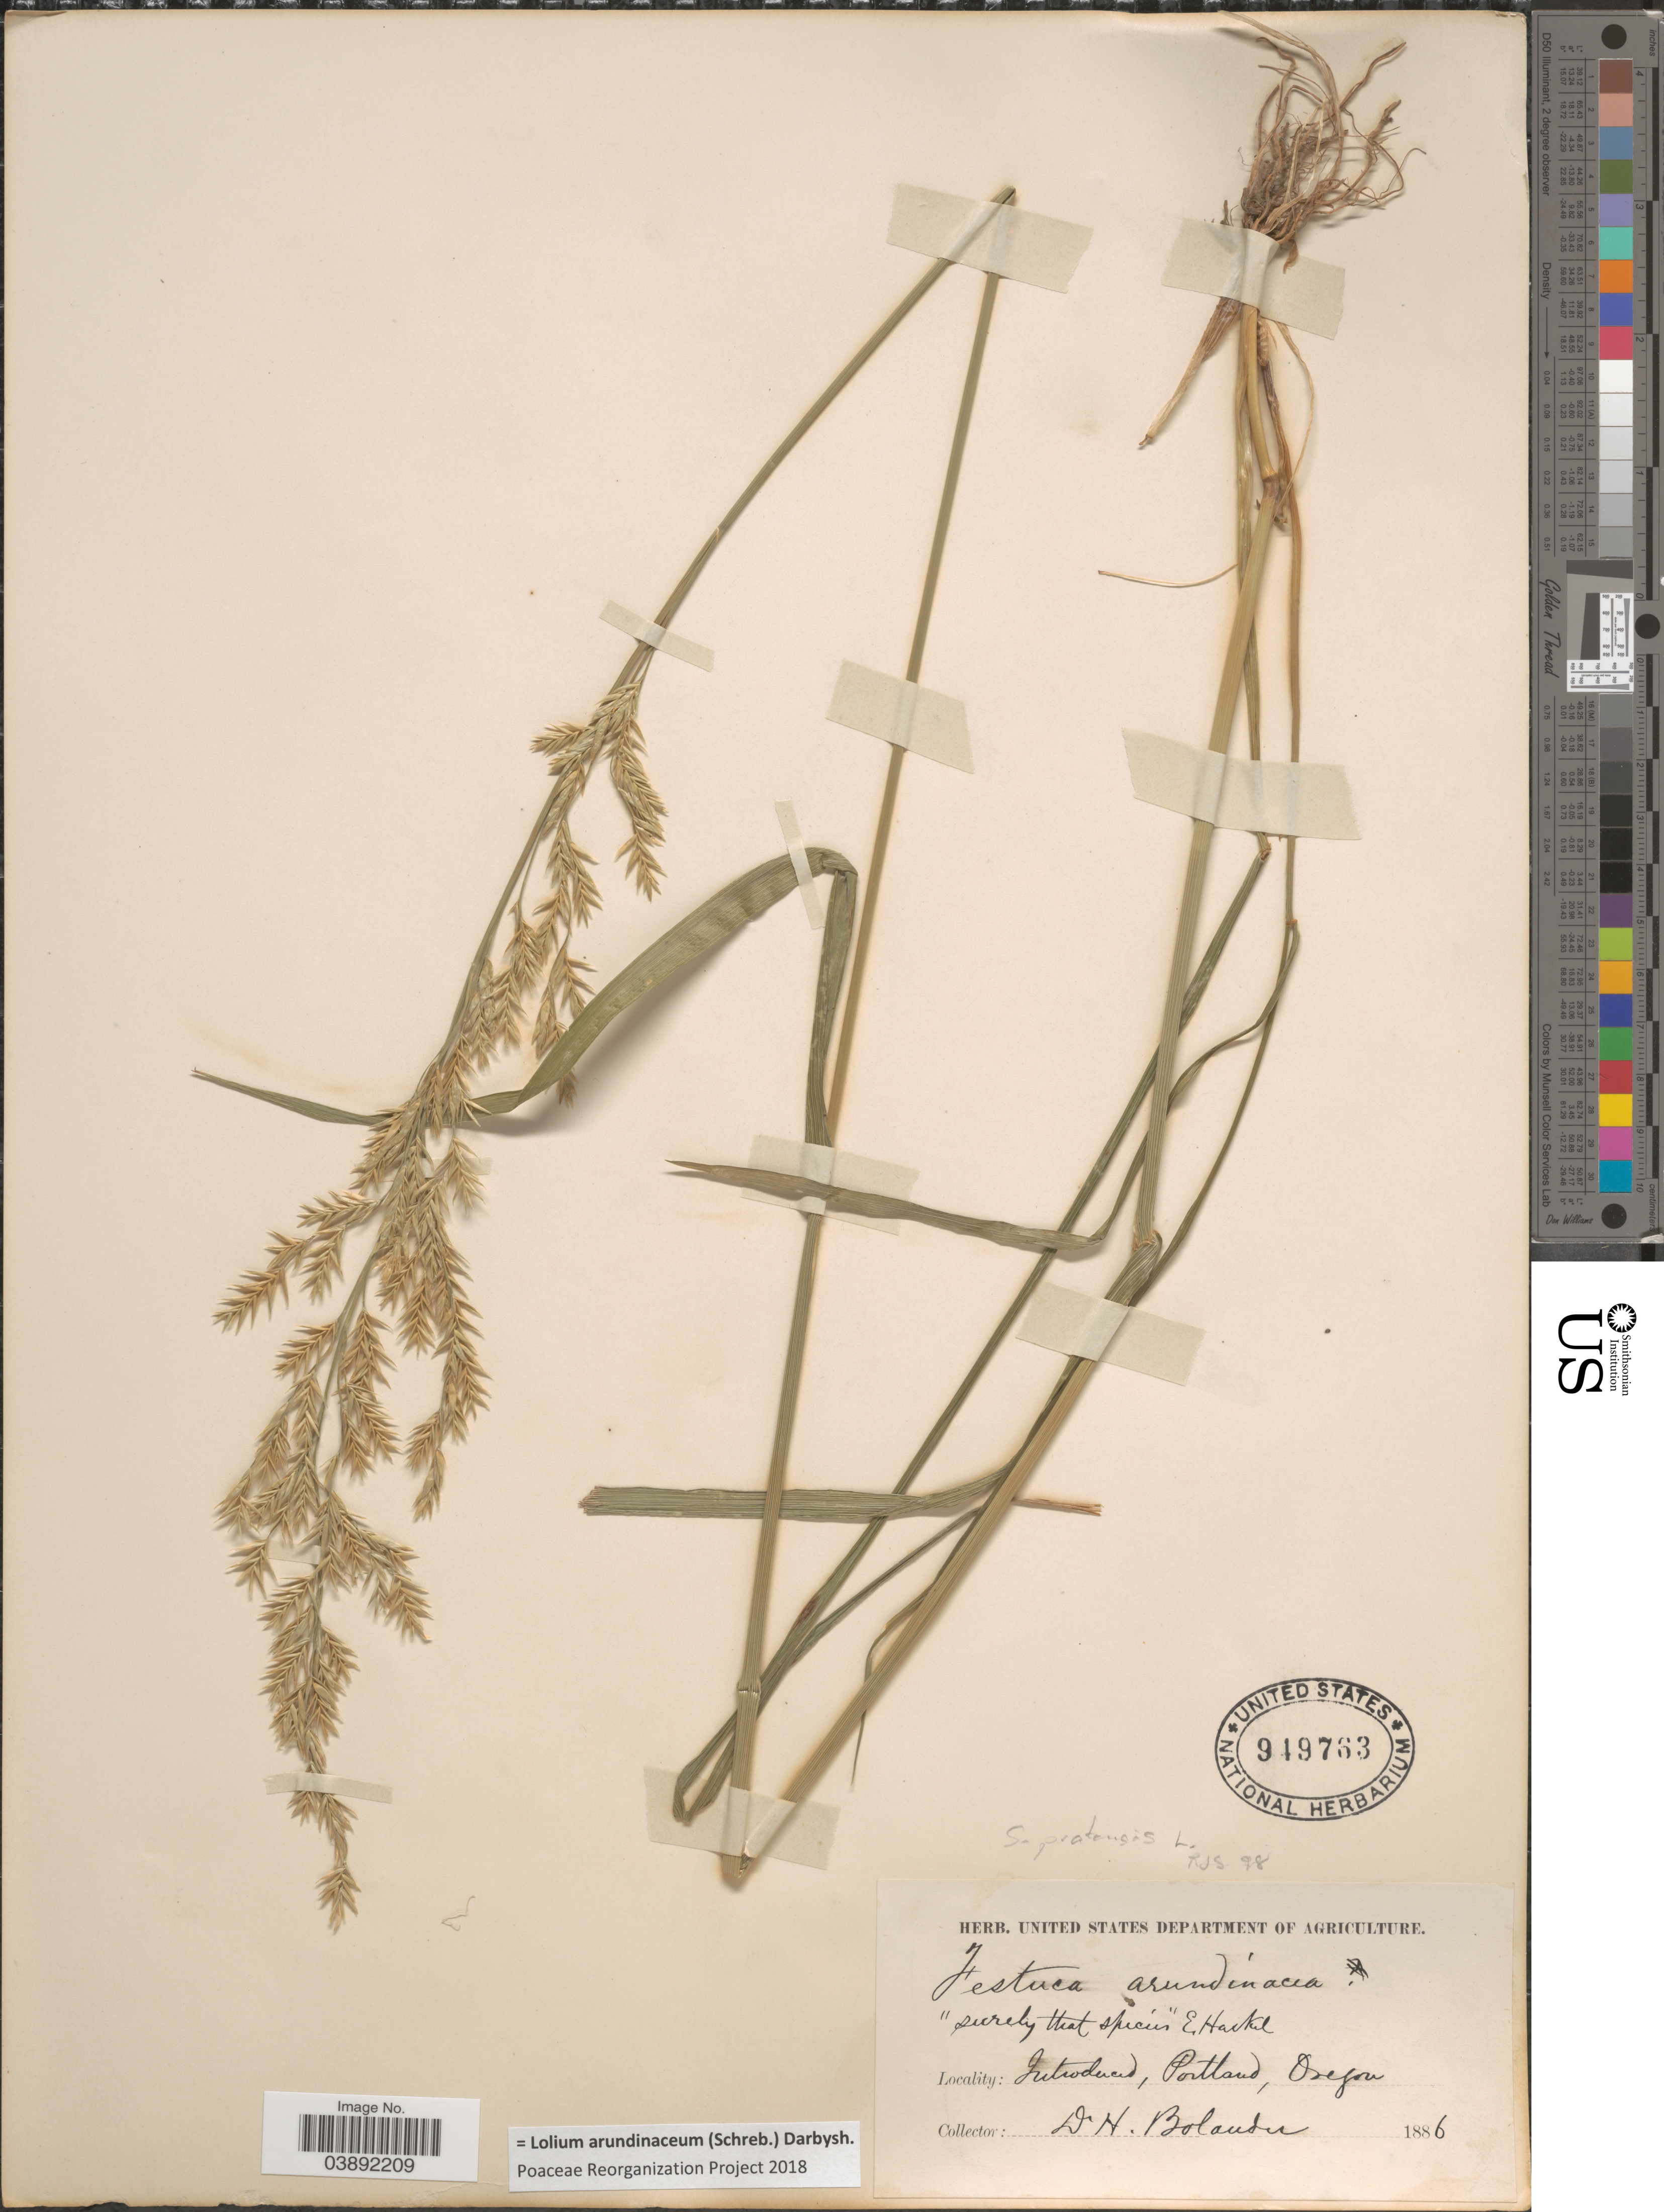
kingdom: Plantae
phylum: Tracheophyta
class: Liliopsida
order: Poales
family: Poaceae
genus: Lolium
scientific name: Lolium arundinaceum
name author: (Schreb.) Darbysh.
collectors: H. Bolander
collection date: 1886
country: United States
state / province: Oregon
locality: Portland.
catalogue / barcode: US 949763